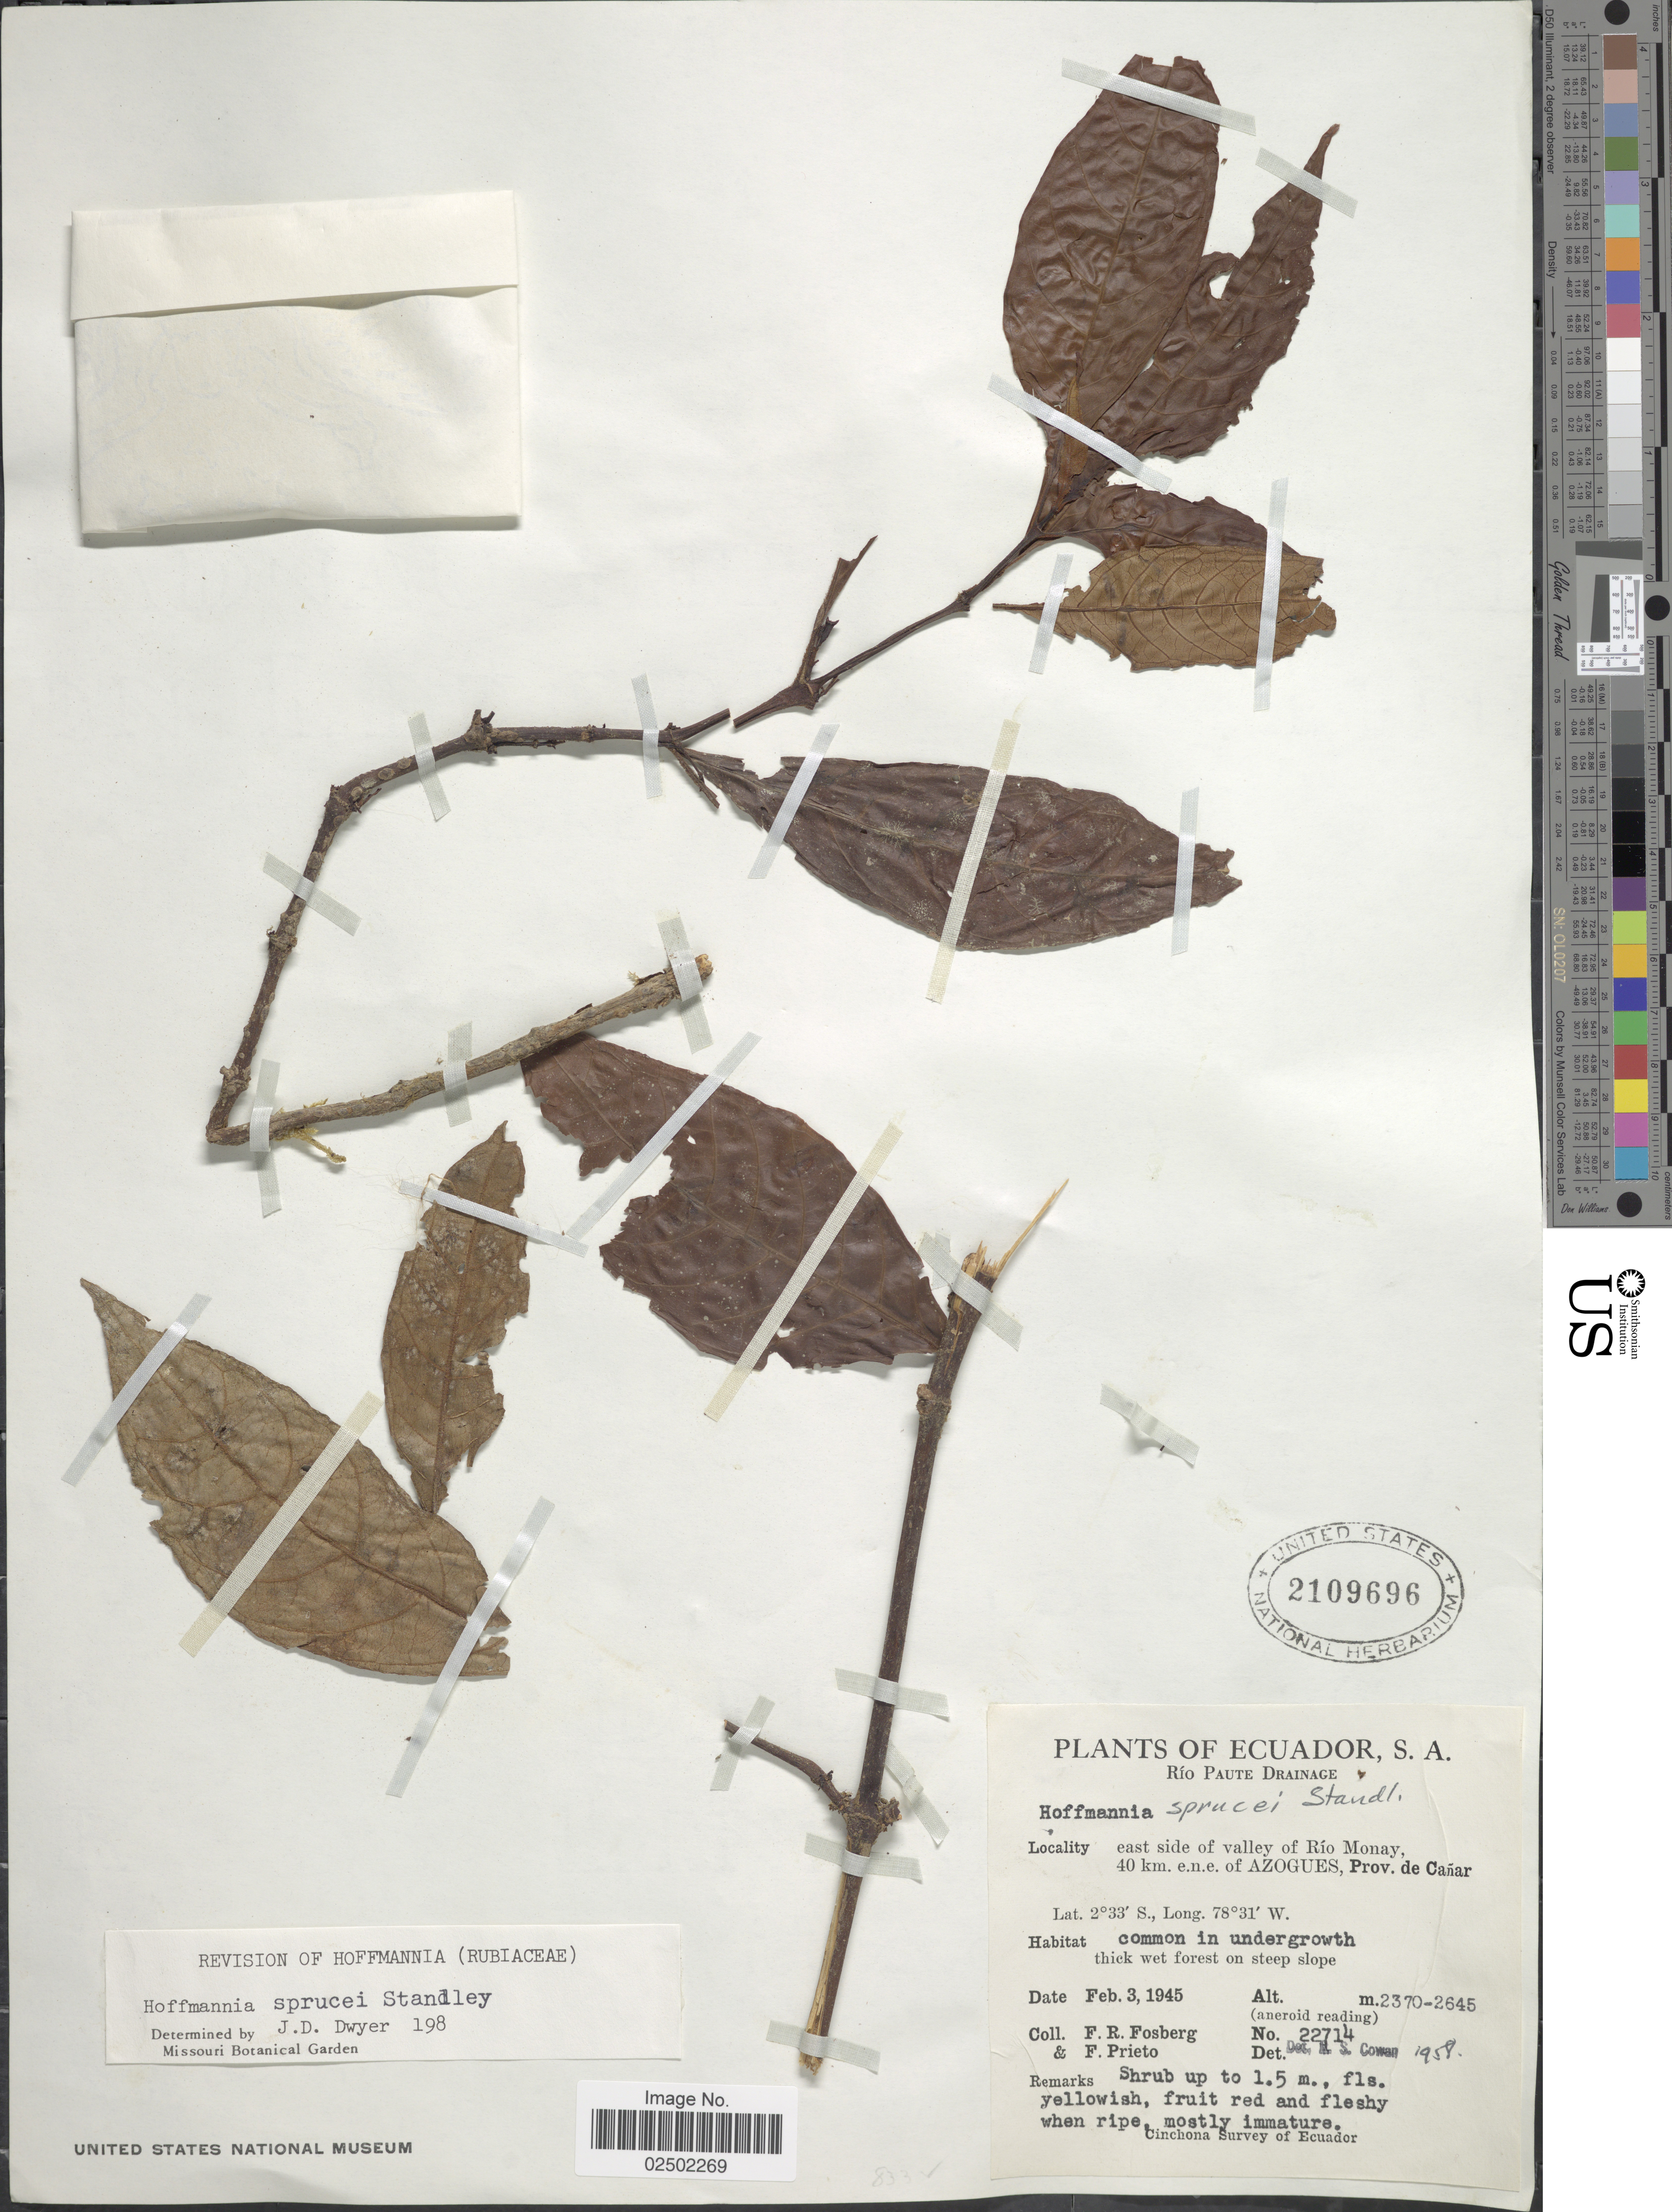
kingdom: Plantae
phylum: Tracheophyta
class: Magnoliopsida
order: Gentianales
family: Rubiaceae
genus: Hoffmannia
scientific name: Hoffmannia sprucei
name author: Standl.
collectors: F. R. Fosberg & F. Prieto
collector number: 22714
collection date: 1945-02-03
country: Ecuador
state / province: Cañar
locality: Rio Paute Drainage, East side of valley of Rio Monay, 40km. e.n.e. of Azogues, Prov. de Canar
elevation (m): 2370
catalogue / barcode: US 2109696